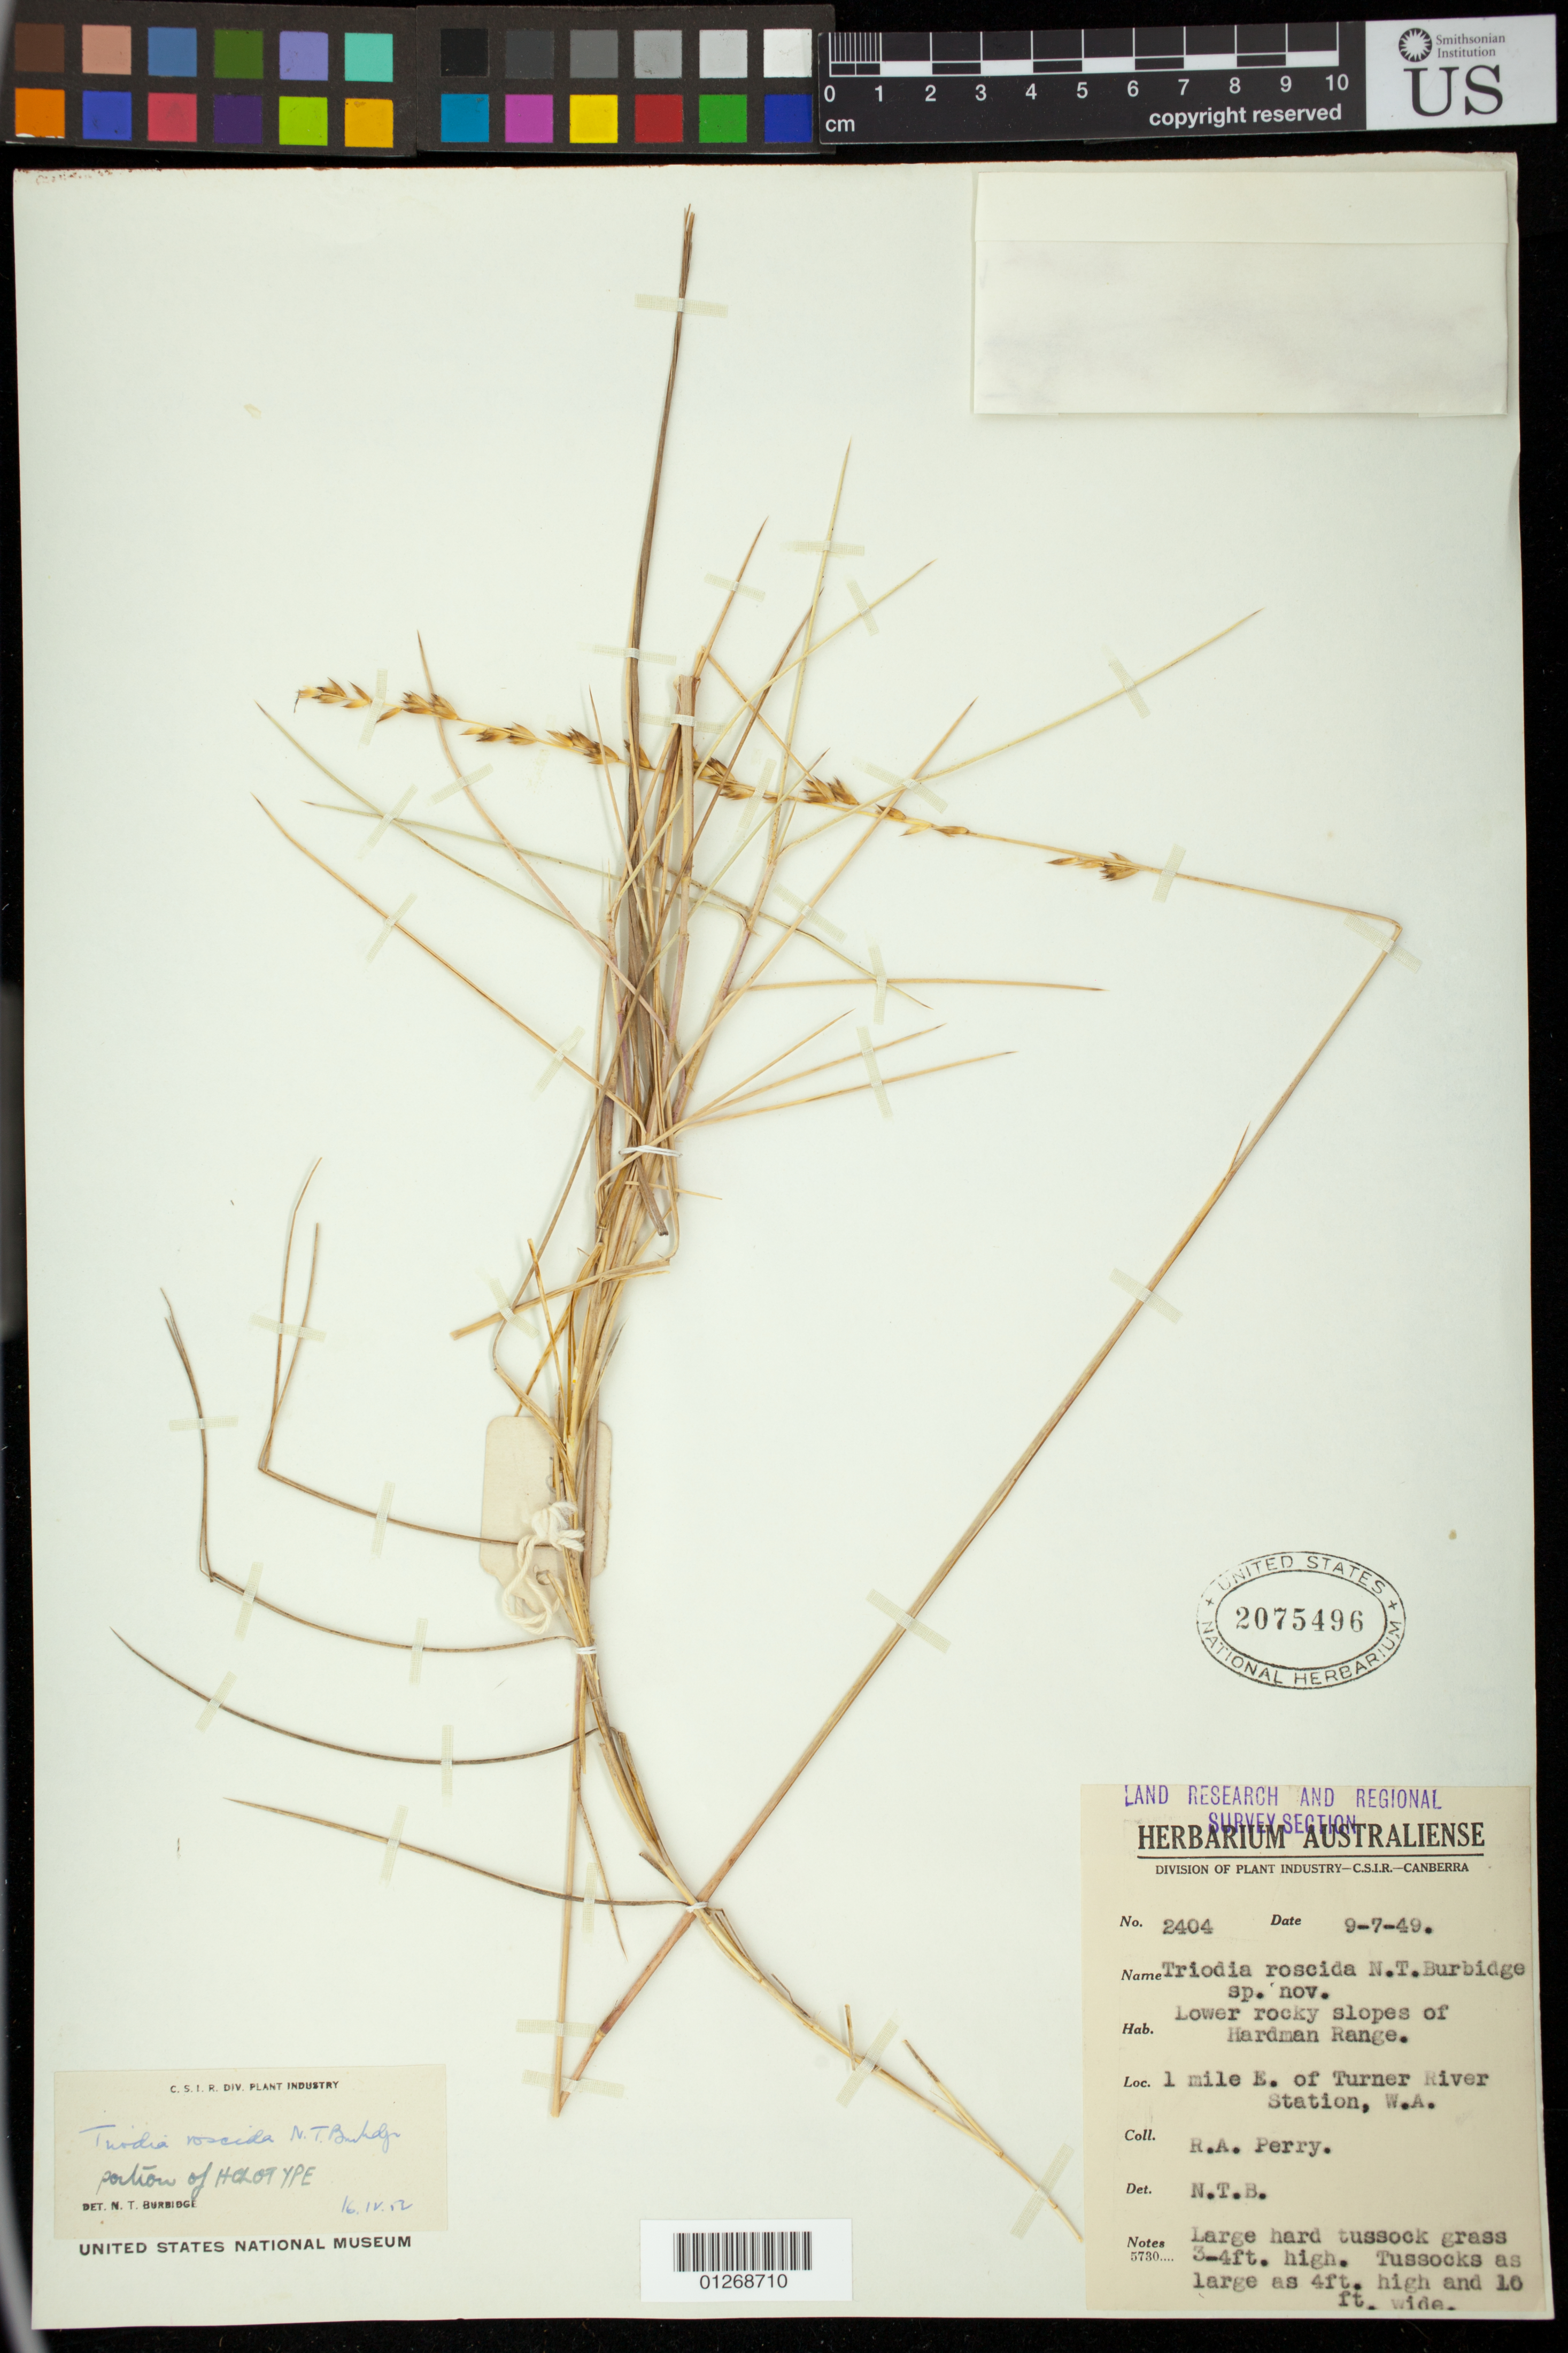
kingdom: Plantae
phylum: Tracheophyta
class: Liliopsida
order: Poales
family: Poaceae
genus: Triodia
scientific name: Triodia roscida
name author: N.T. Burb.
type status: Isotype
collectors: Perry, R. A.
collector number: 2404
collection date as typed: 9-7-49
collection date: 1949-07-09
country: Australia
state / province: Western Australia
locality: Lower rocky slopes of Hardman Range. 1 mile E of Turner River Station, W.A.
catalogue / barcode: US 2075496